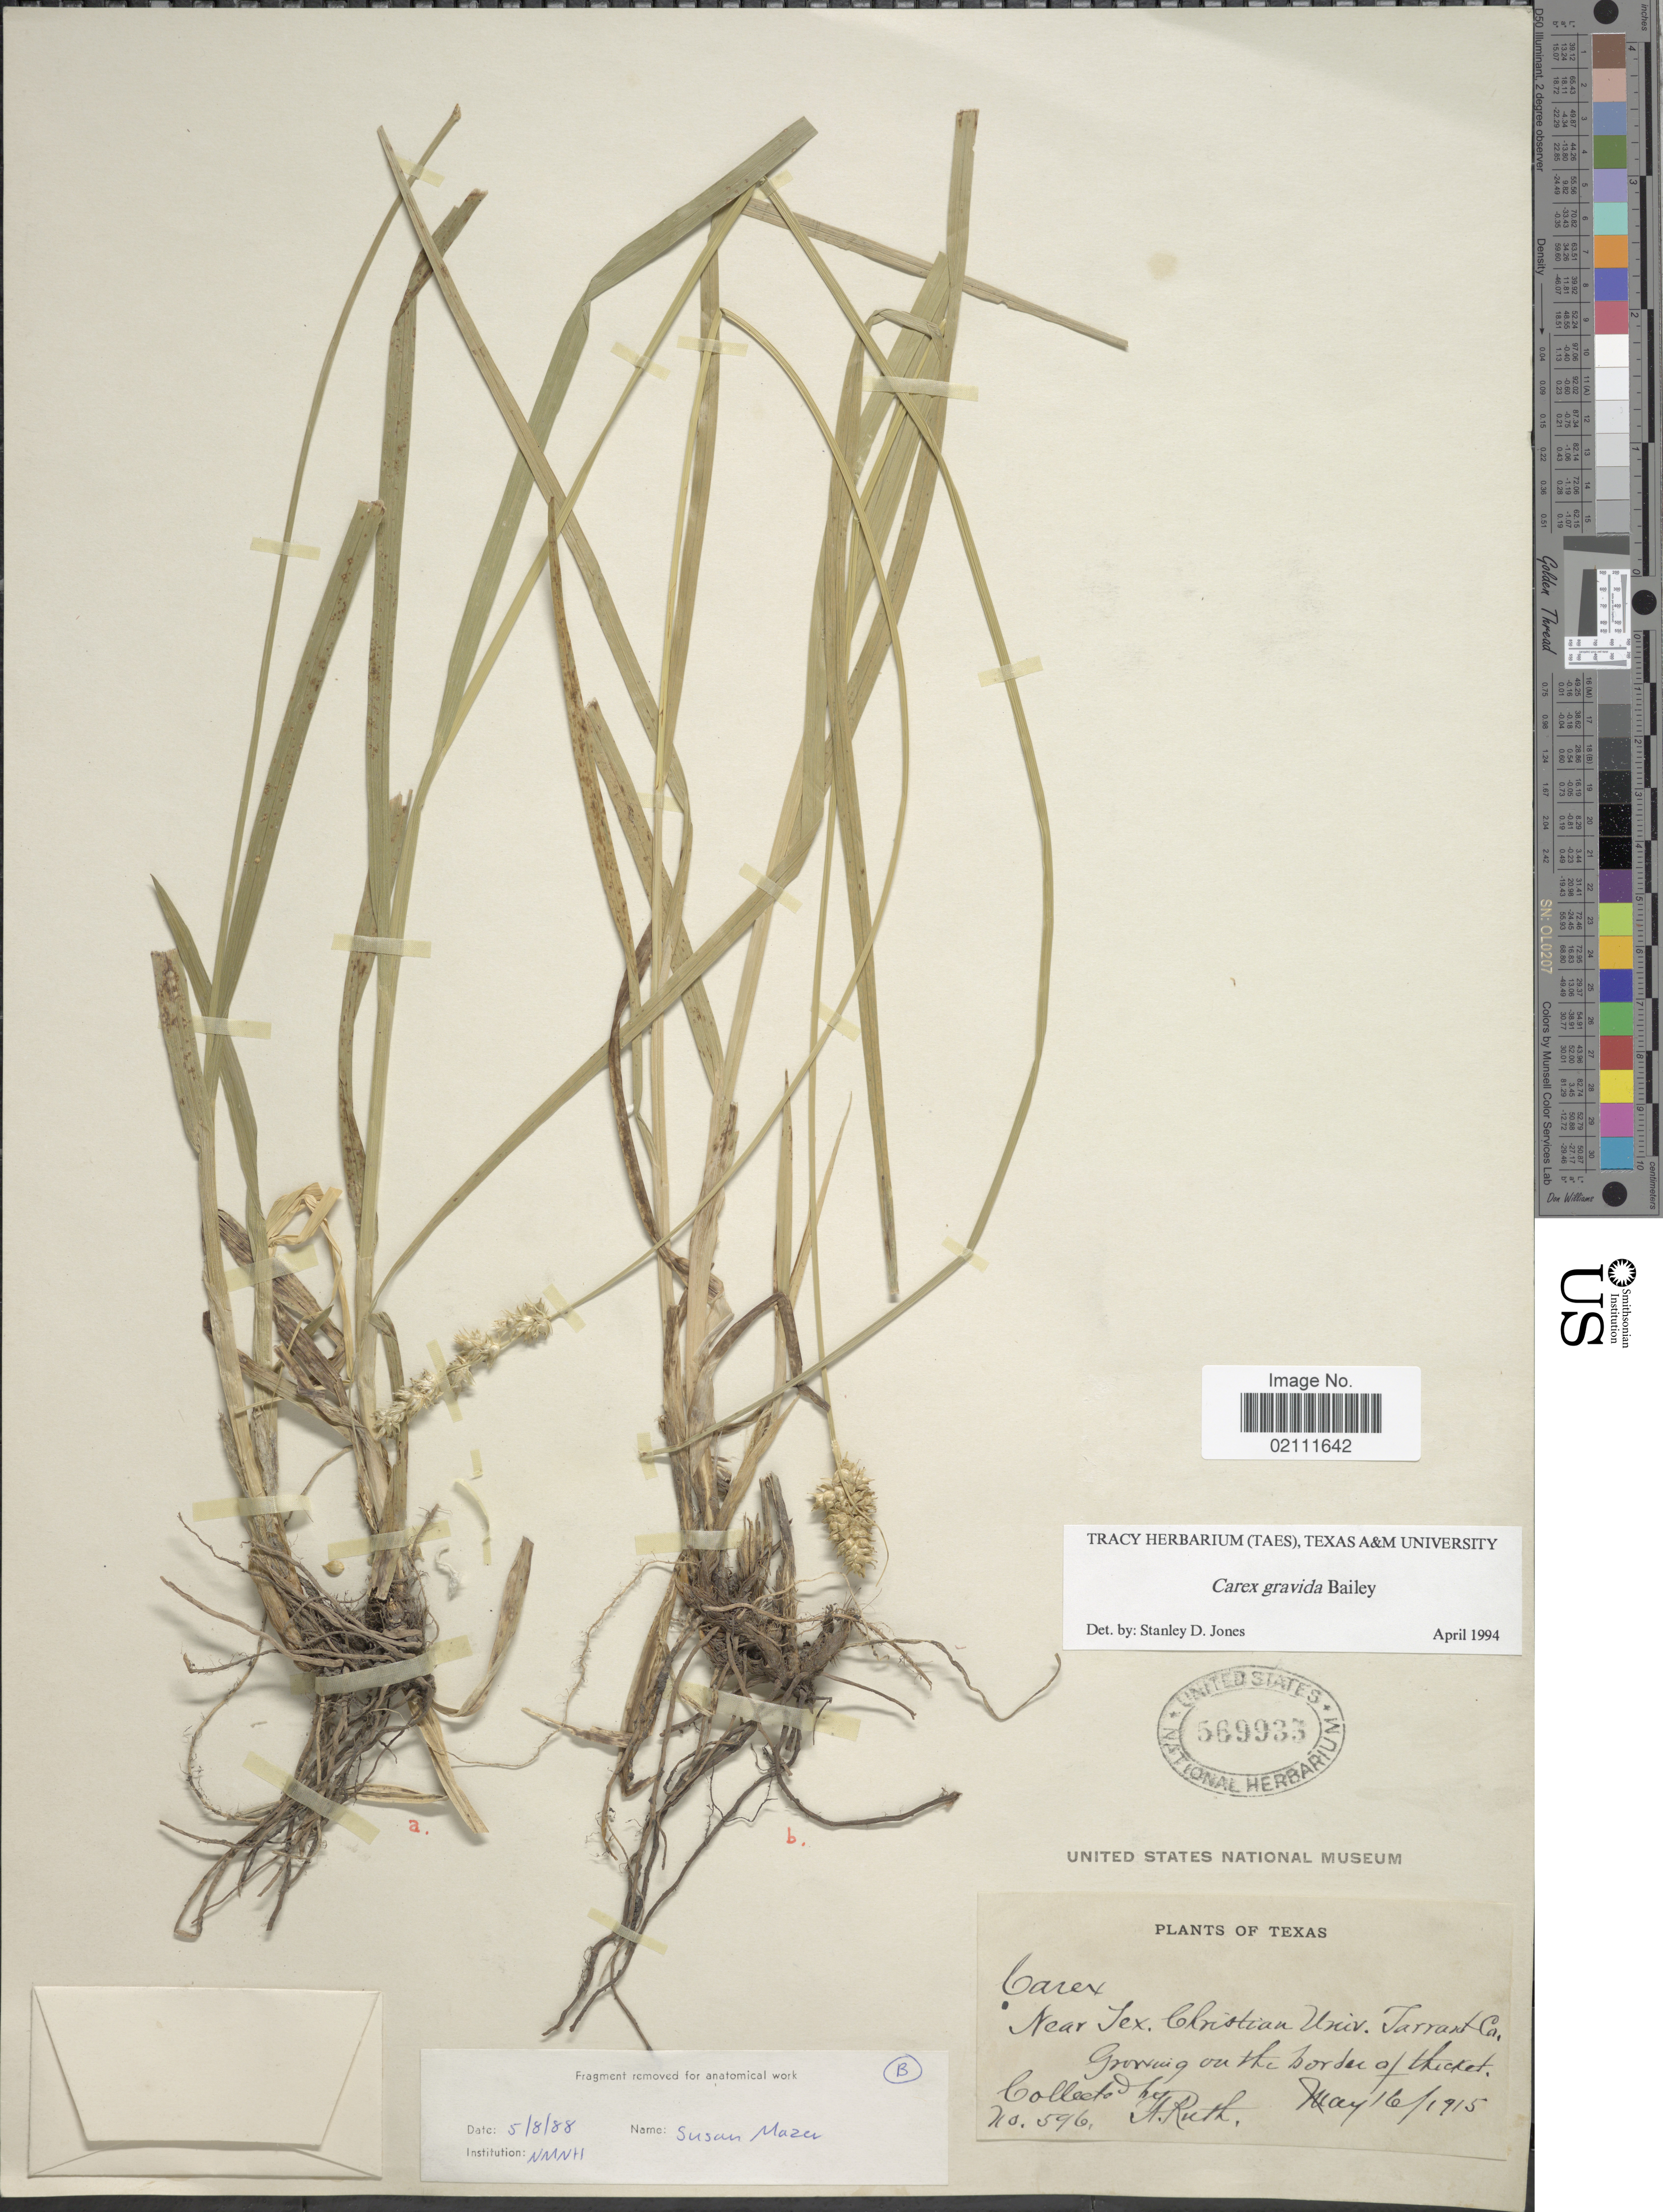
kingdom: Plantae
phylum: Tracheophyta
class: Liliopsida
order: Poales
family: Cyperaceae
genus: Carex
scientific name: Carex gravida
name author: L.H. Bailey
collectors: A. Ruth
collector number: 596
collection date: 1915-05-16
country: United States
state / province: Texas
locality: Near Tex. Christian Univ. Tarrant Co., on the border of thicket.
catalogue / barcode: US 569933